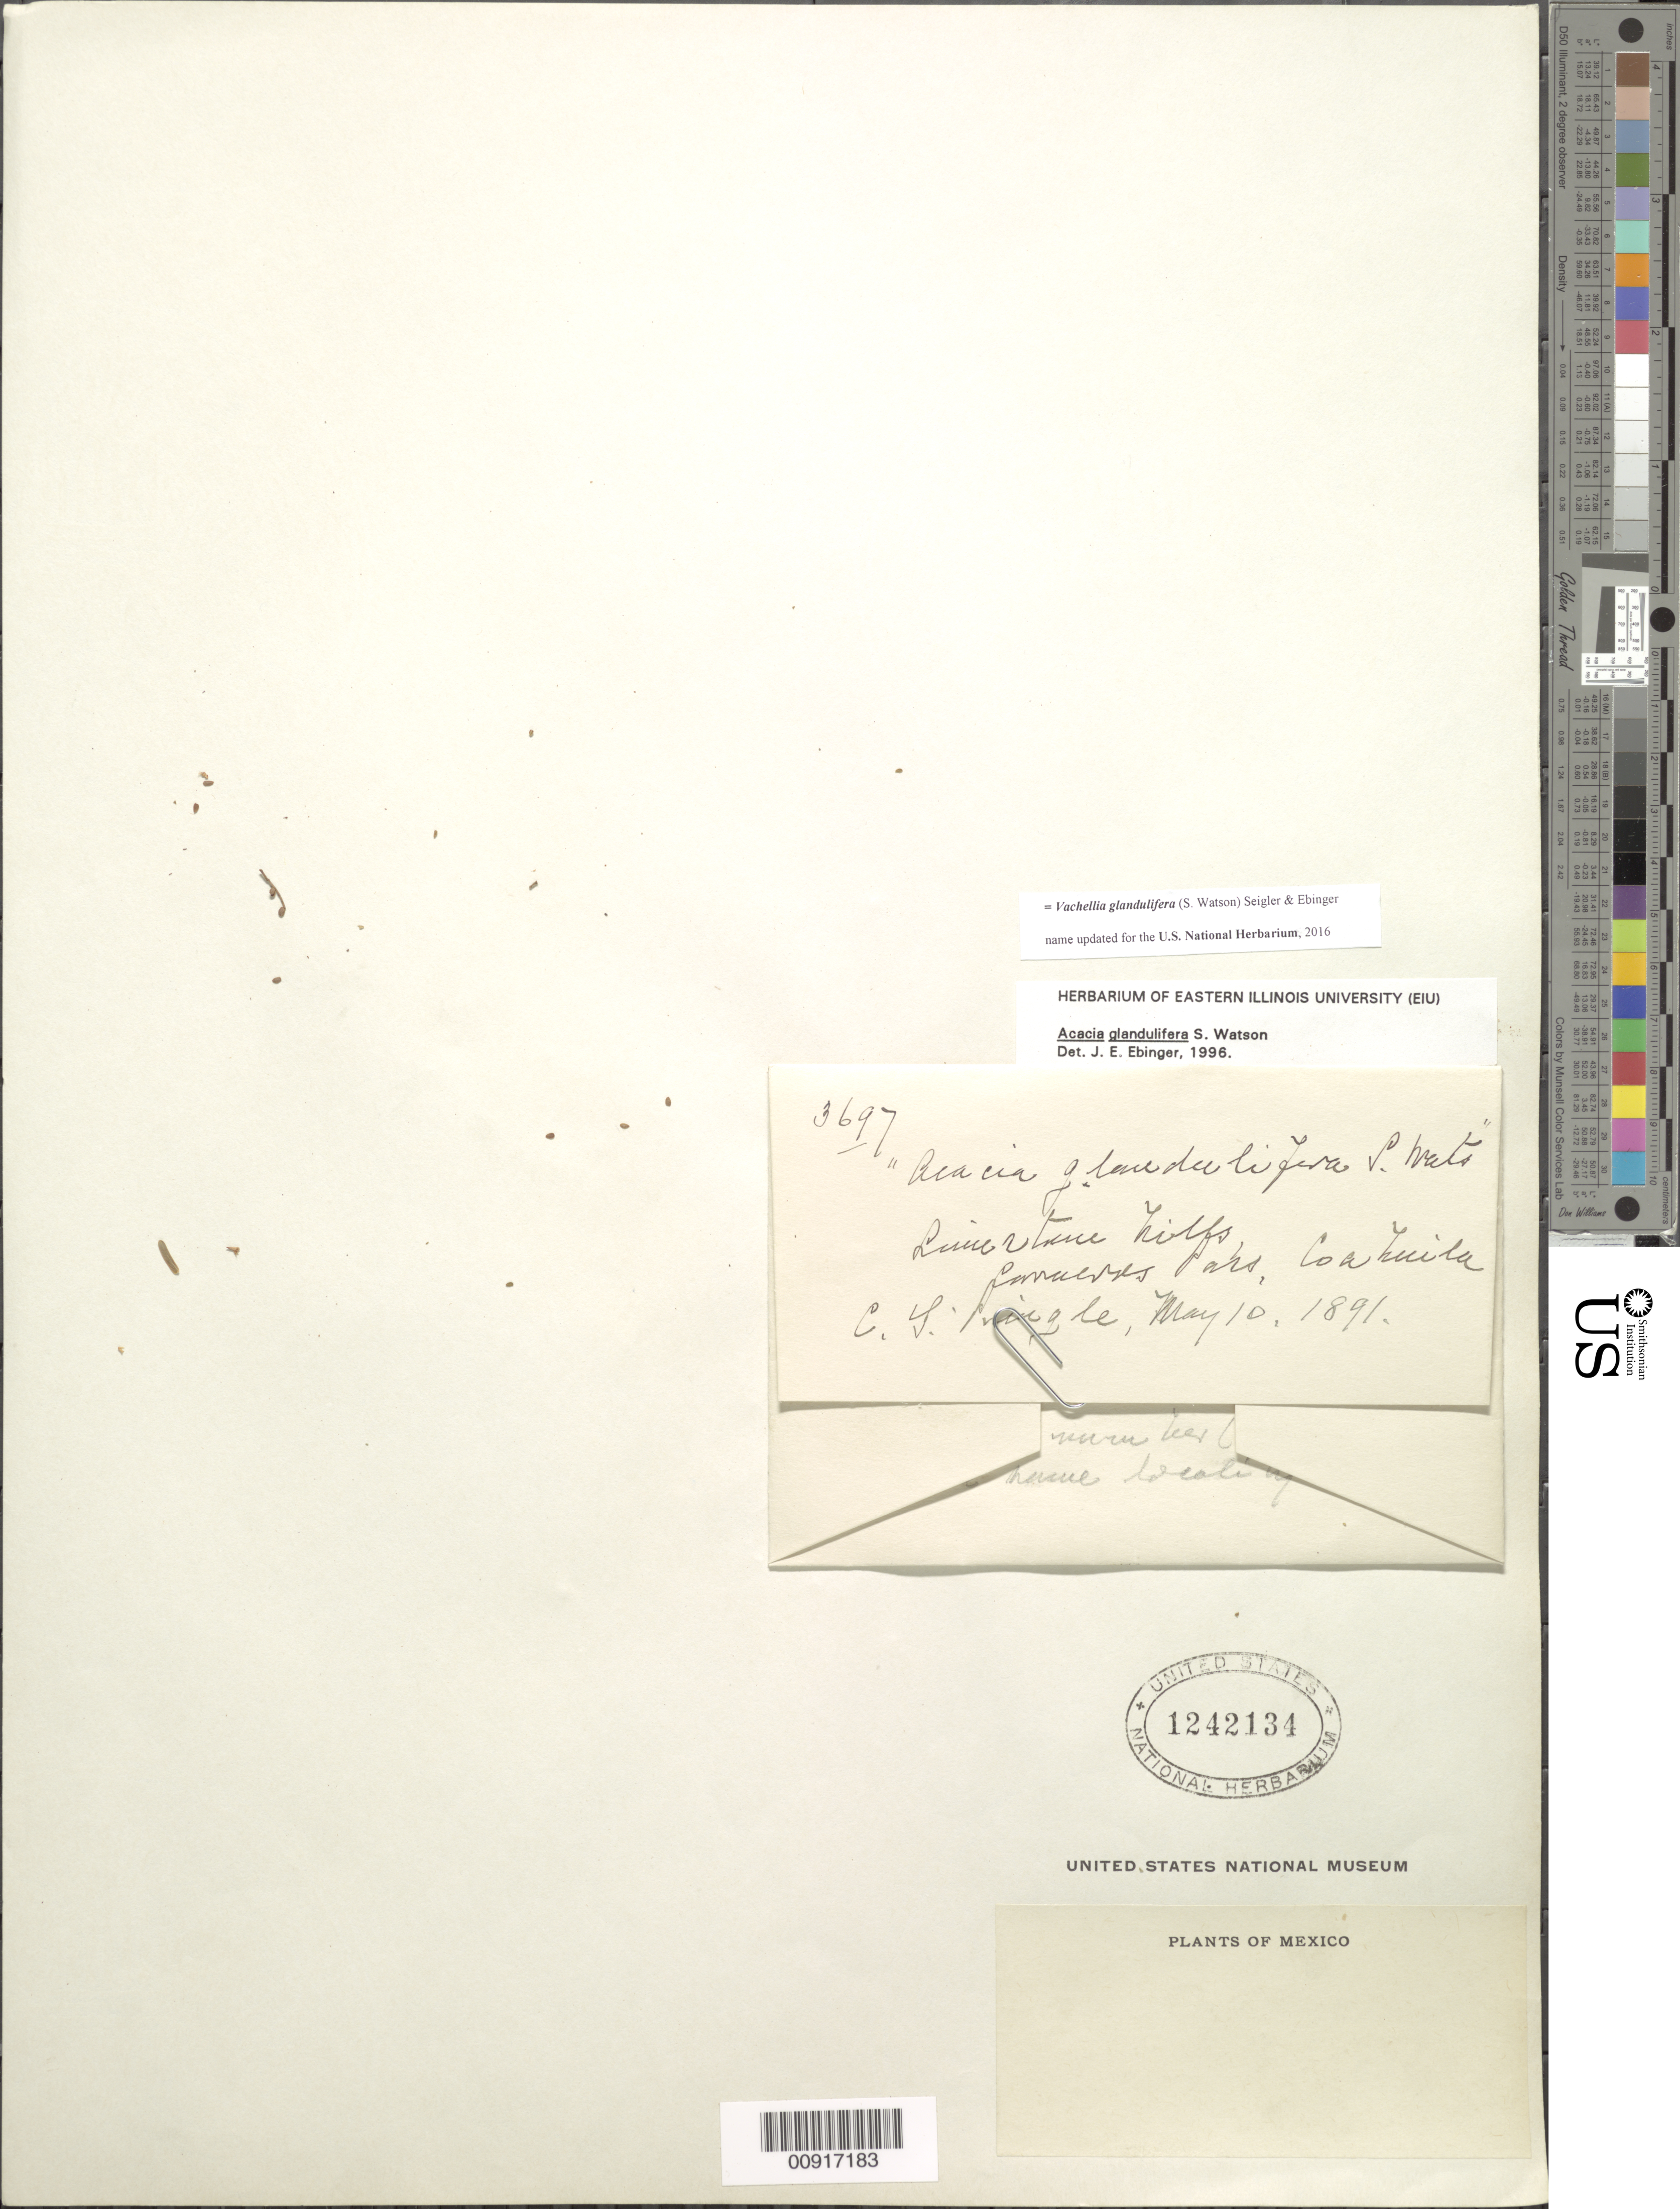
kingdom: Plantae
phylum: Tracheophyta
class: Magnoliopsida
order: Fabales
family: Fabaceae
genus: Vachellia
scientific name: Vachellia glandulifera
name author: (S. Watson) Seigler & Ebinger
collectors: C. G. Pringle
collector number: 3697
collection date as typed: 10 May 1891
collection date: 1891-05-10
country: Mexico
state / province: Coahuila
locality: Carneros Pass, Coahuila.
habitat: Limestone hills.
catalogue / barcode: US 1242134